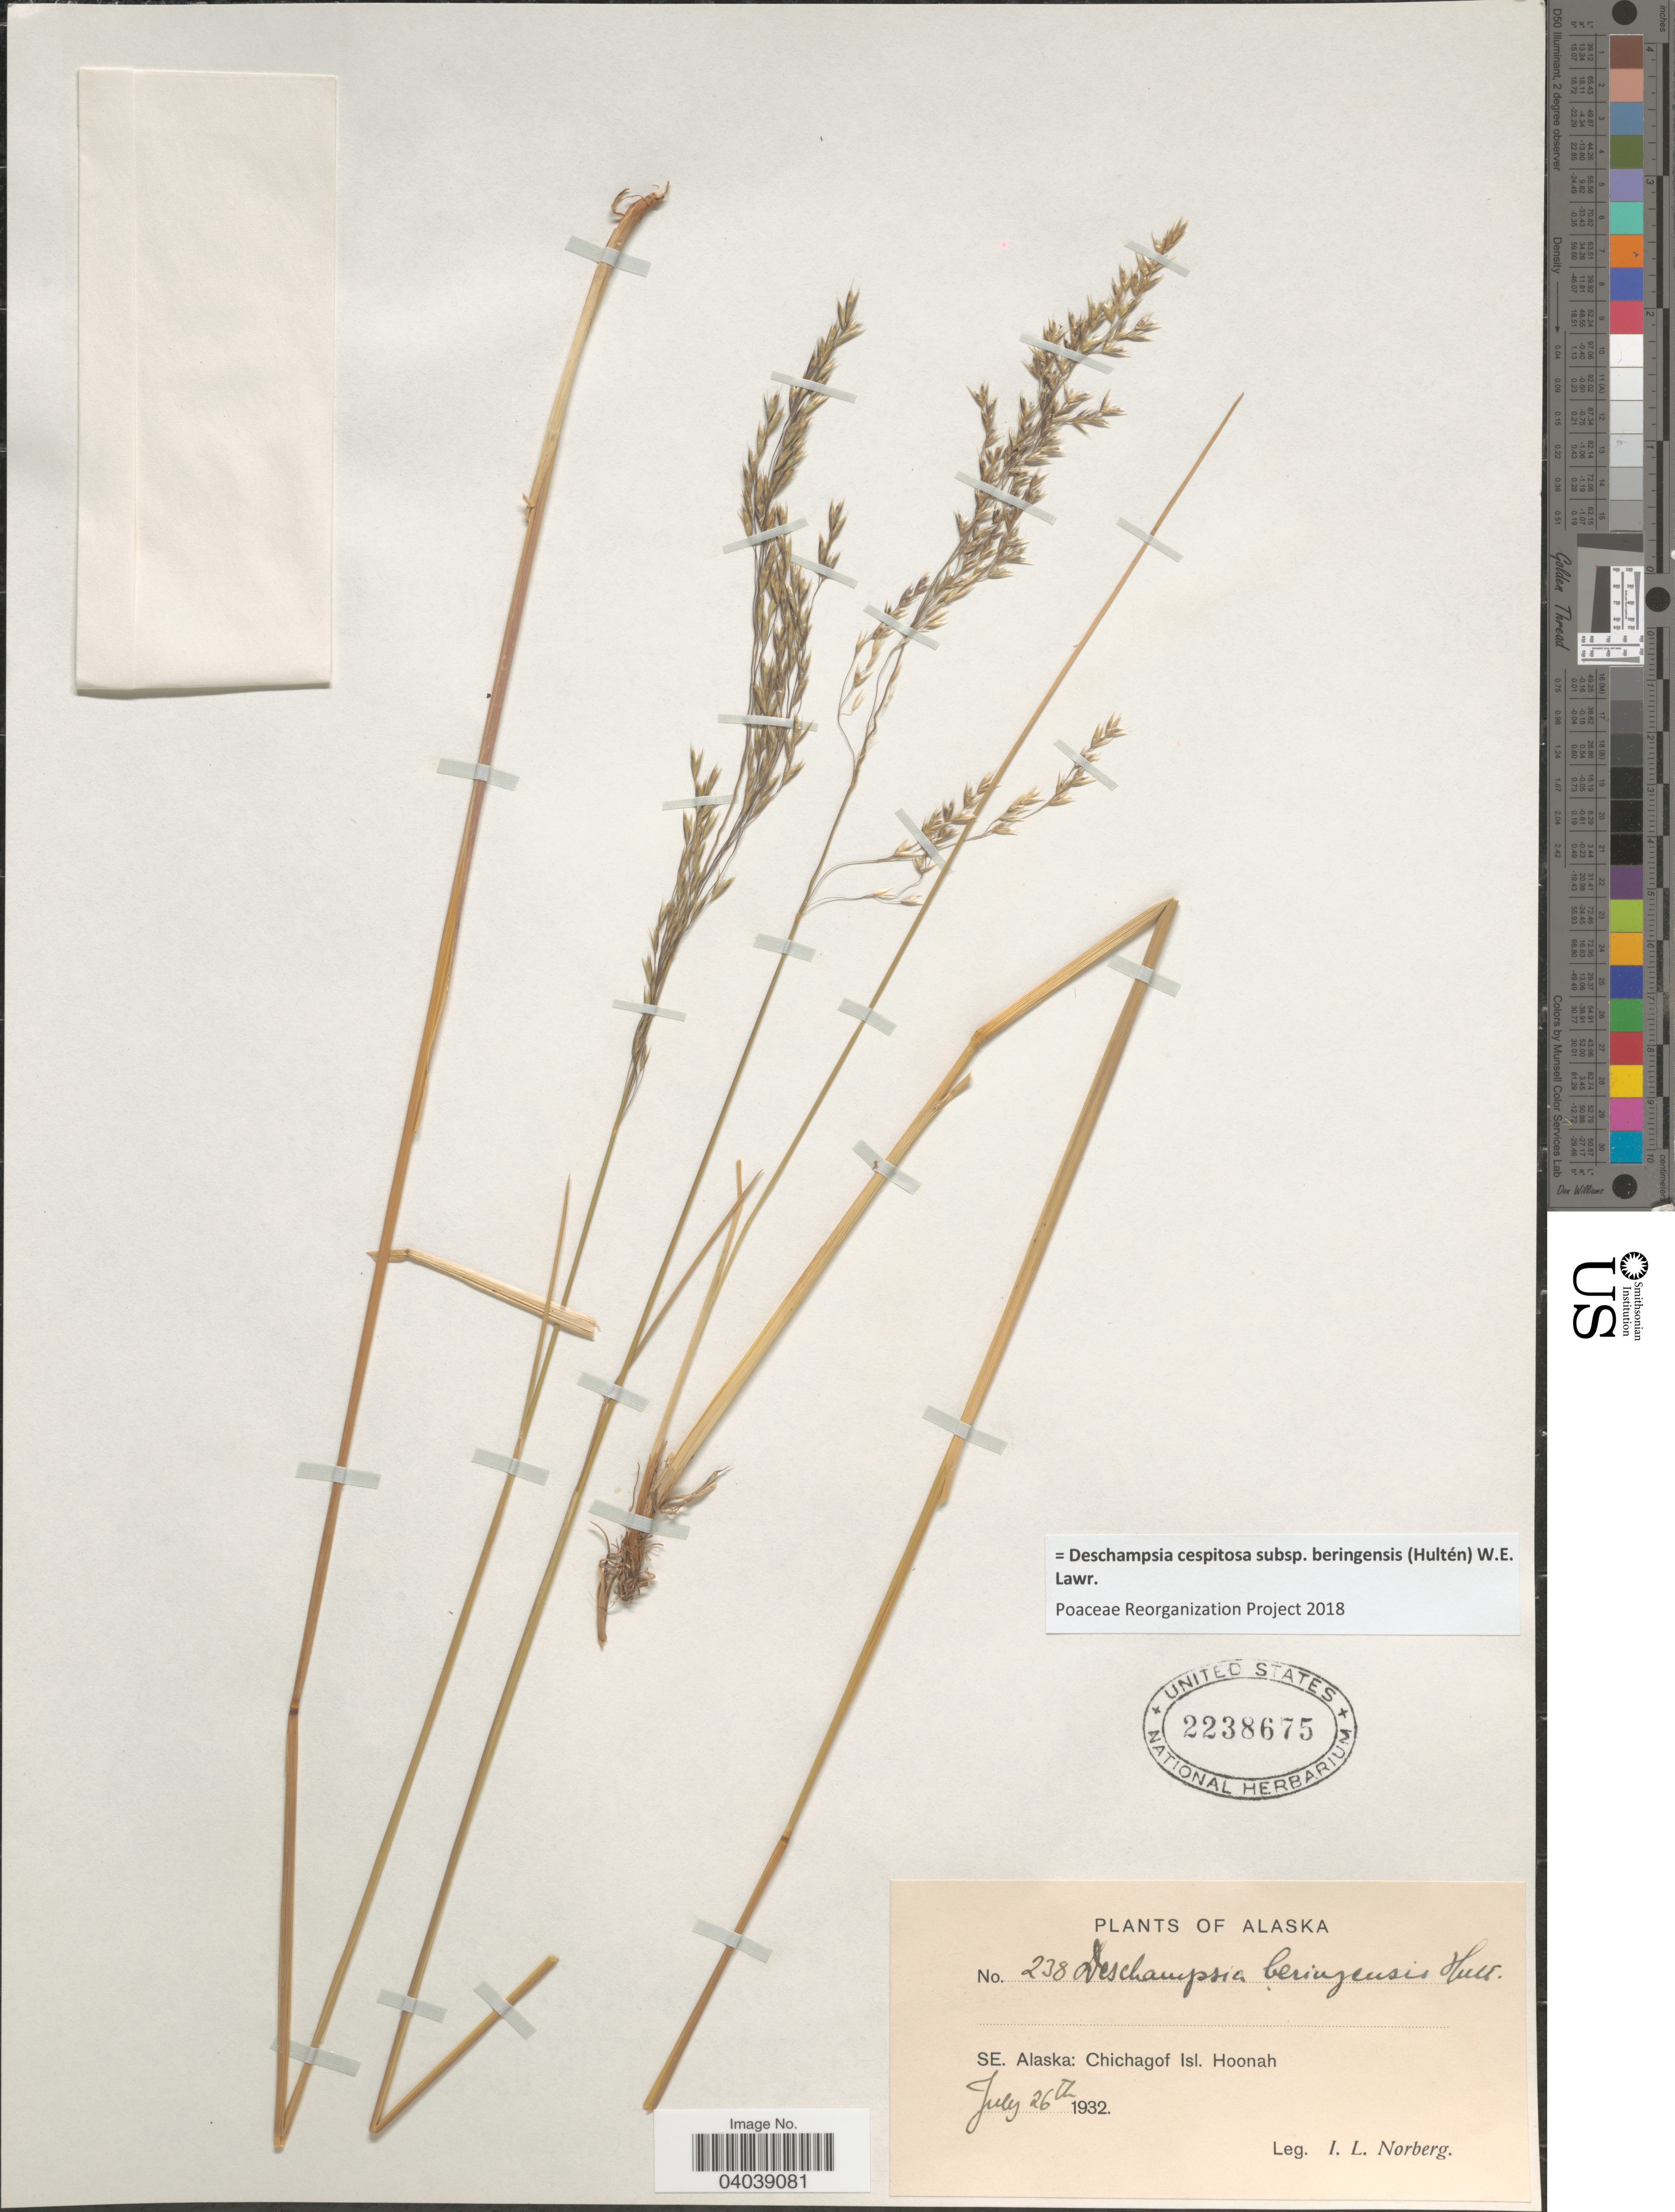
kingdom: Plantae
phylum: Tracheophyta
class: Liliopsida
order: Poales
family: Poaceae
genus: Deschampsia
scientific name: Deschampsia cespitosa subsp. beringensis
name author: (Hultén) Lawrence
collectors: I. Norberg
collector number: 238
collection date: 1932-07-26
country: United States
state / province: Alaska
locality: SE. Alaska: Chichagof Isl. Hoonah.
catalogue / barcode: US 2238675